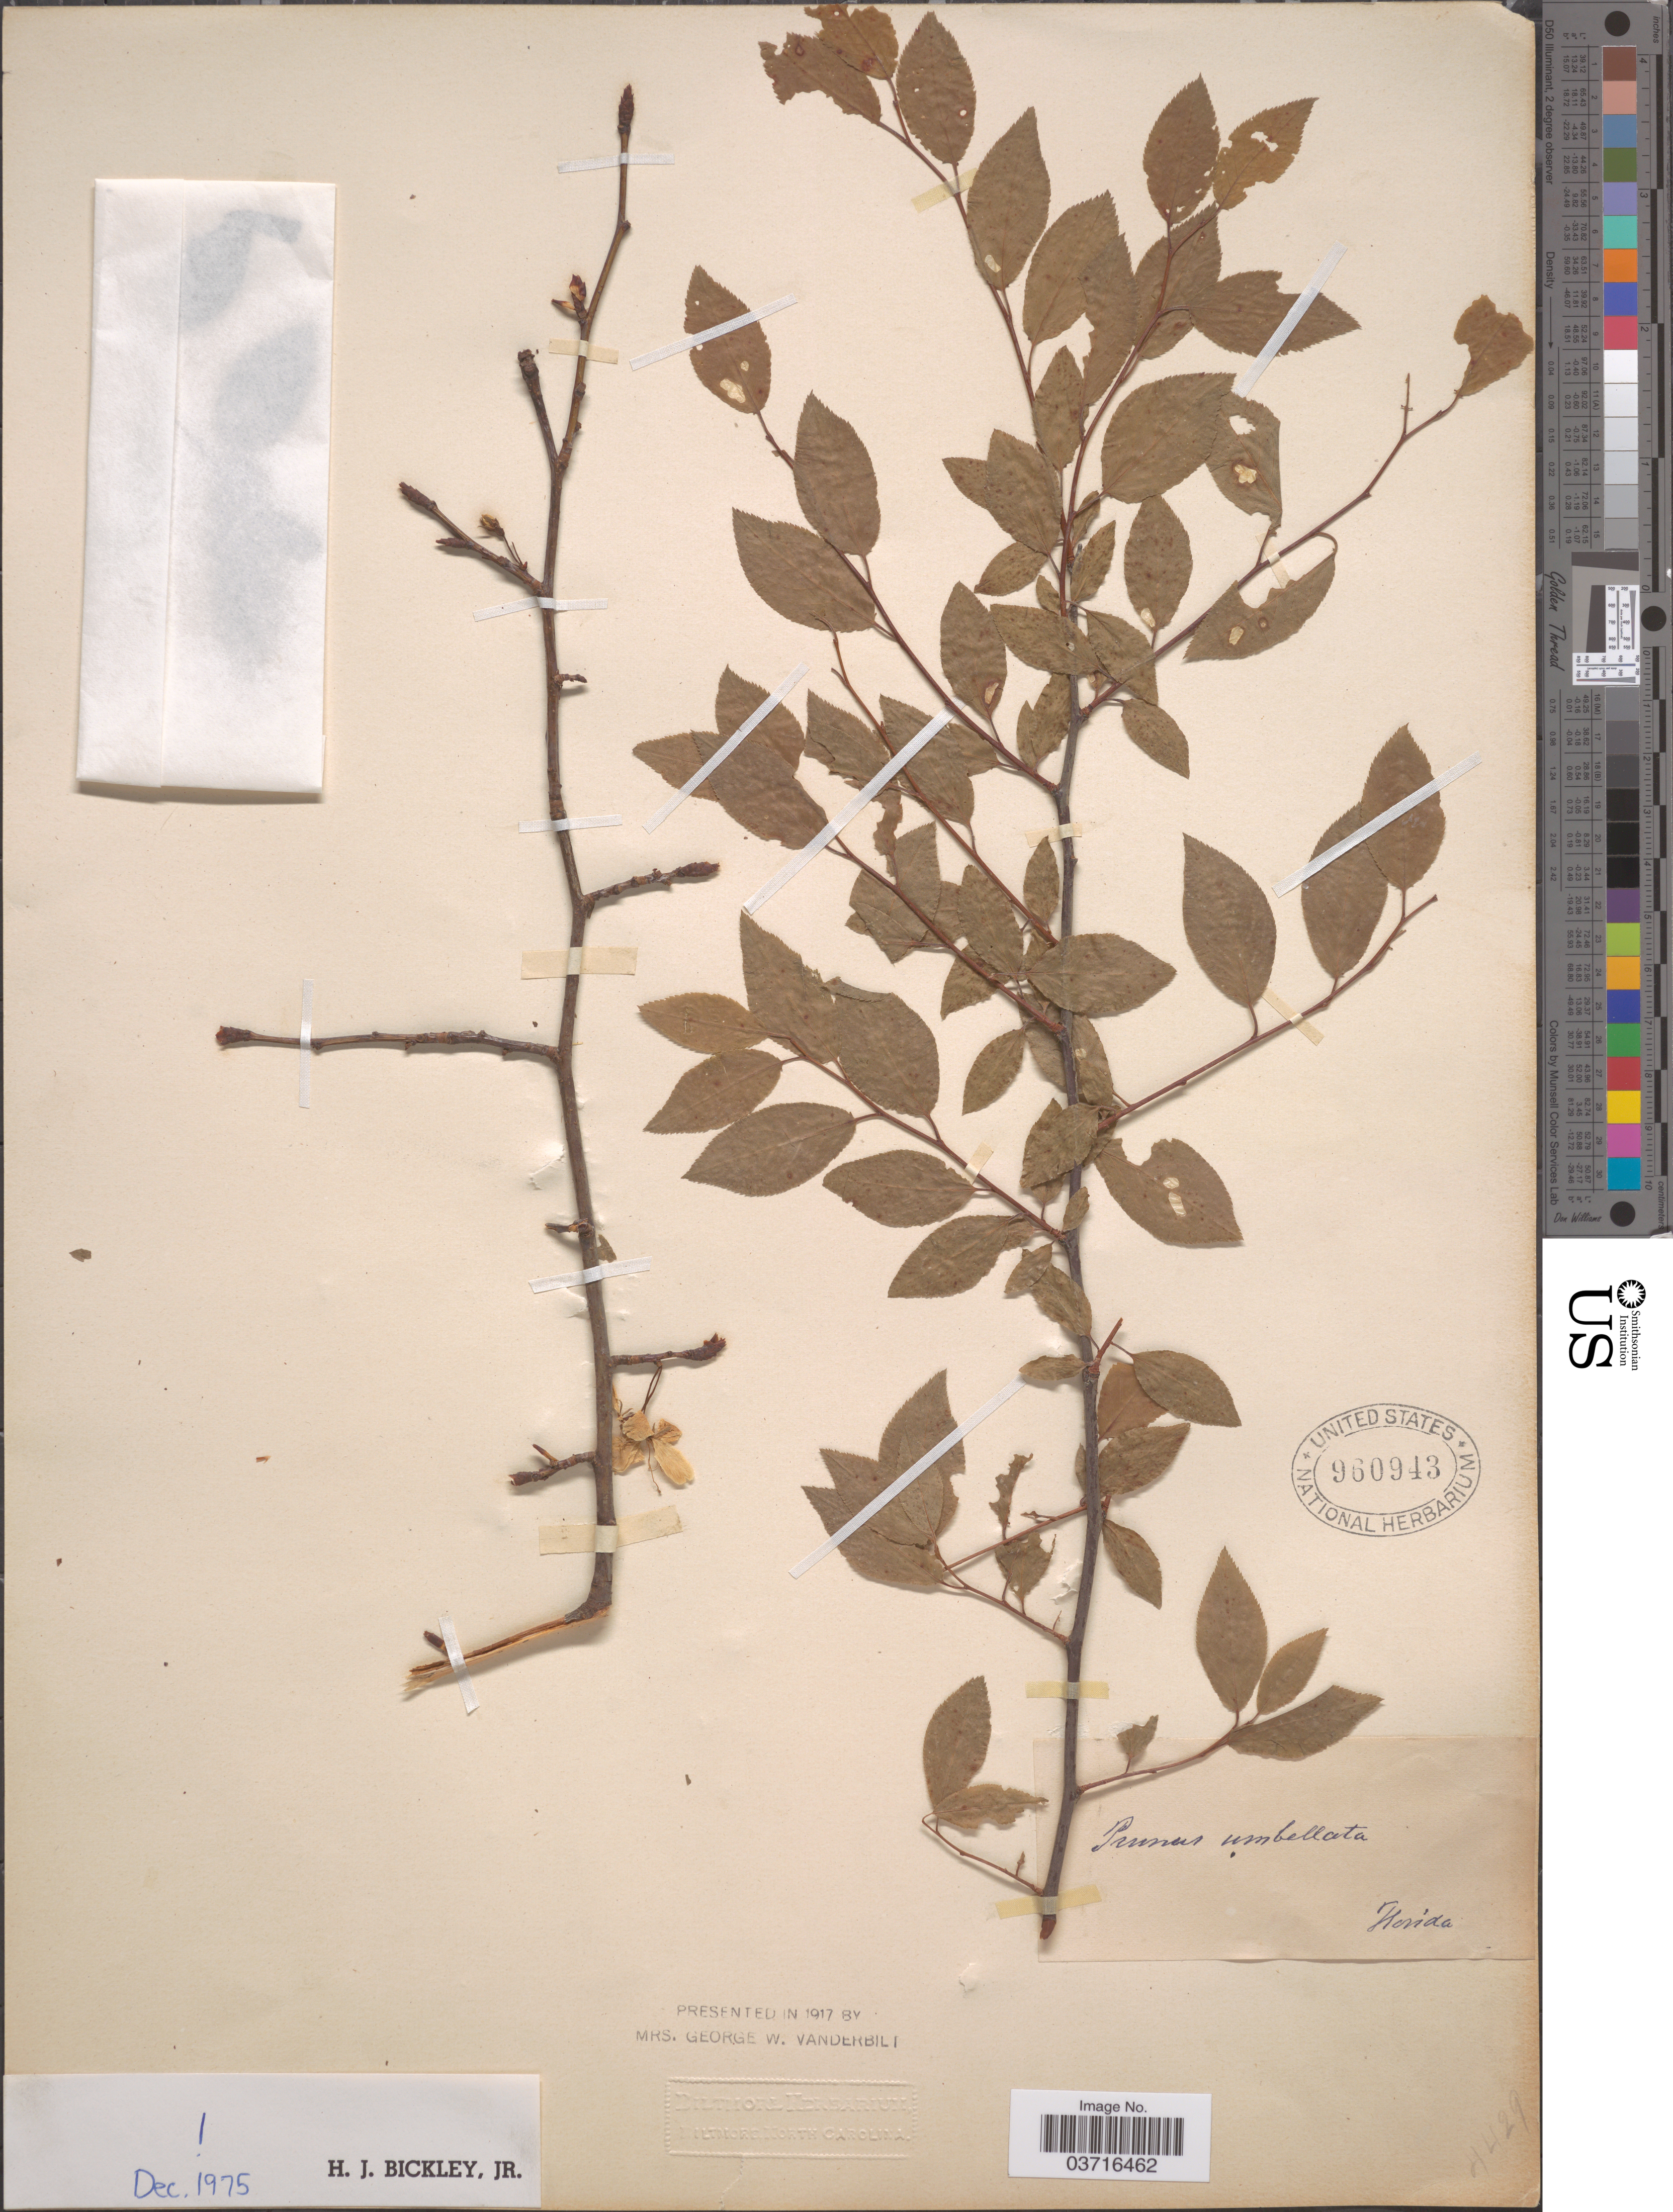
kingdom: Plantae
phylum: Tracheophyta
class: Magnoliopsida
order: Rosales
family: Rosaceae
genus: Prunus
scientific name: Prunus umbellata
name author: Elliott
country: United States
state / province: Florida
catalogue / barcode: US 960943